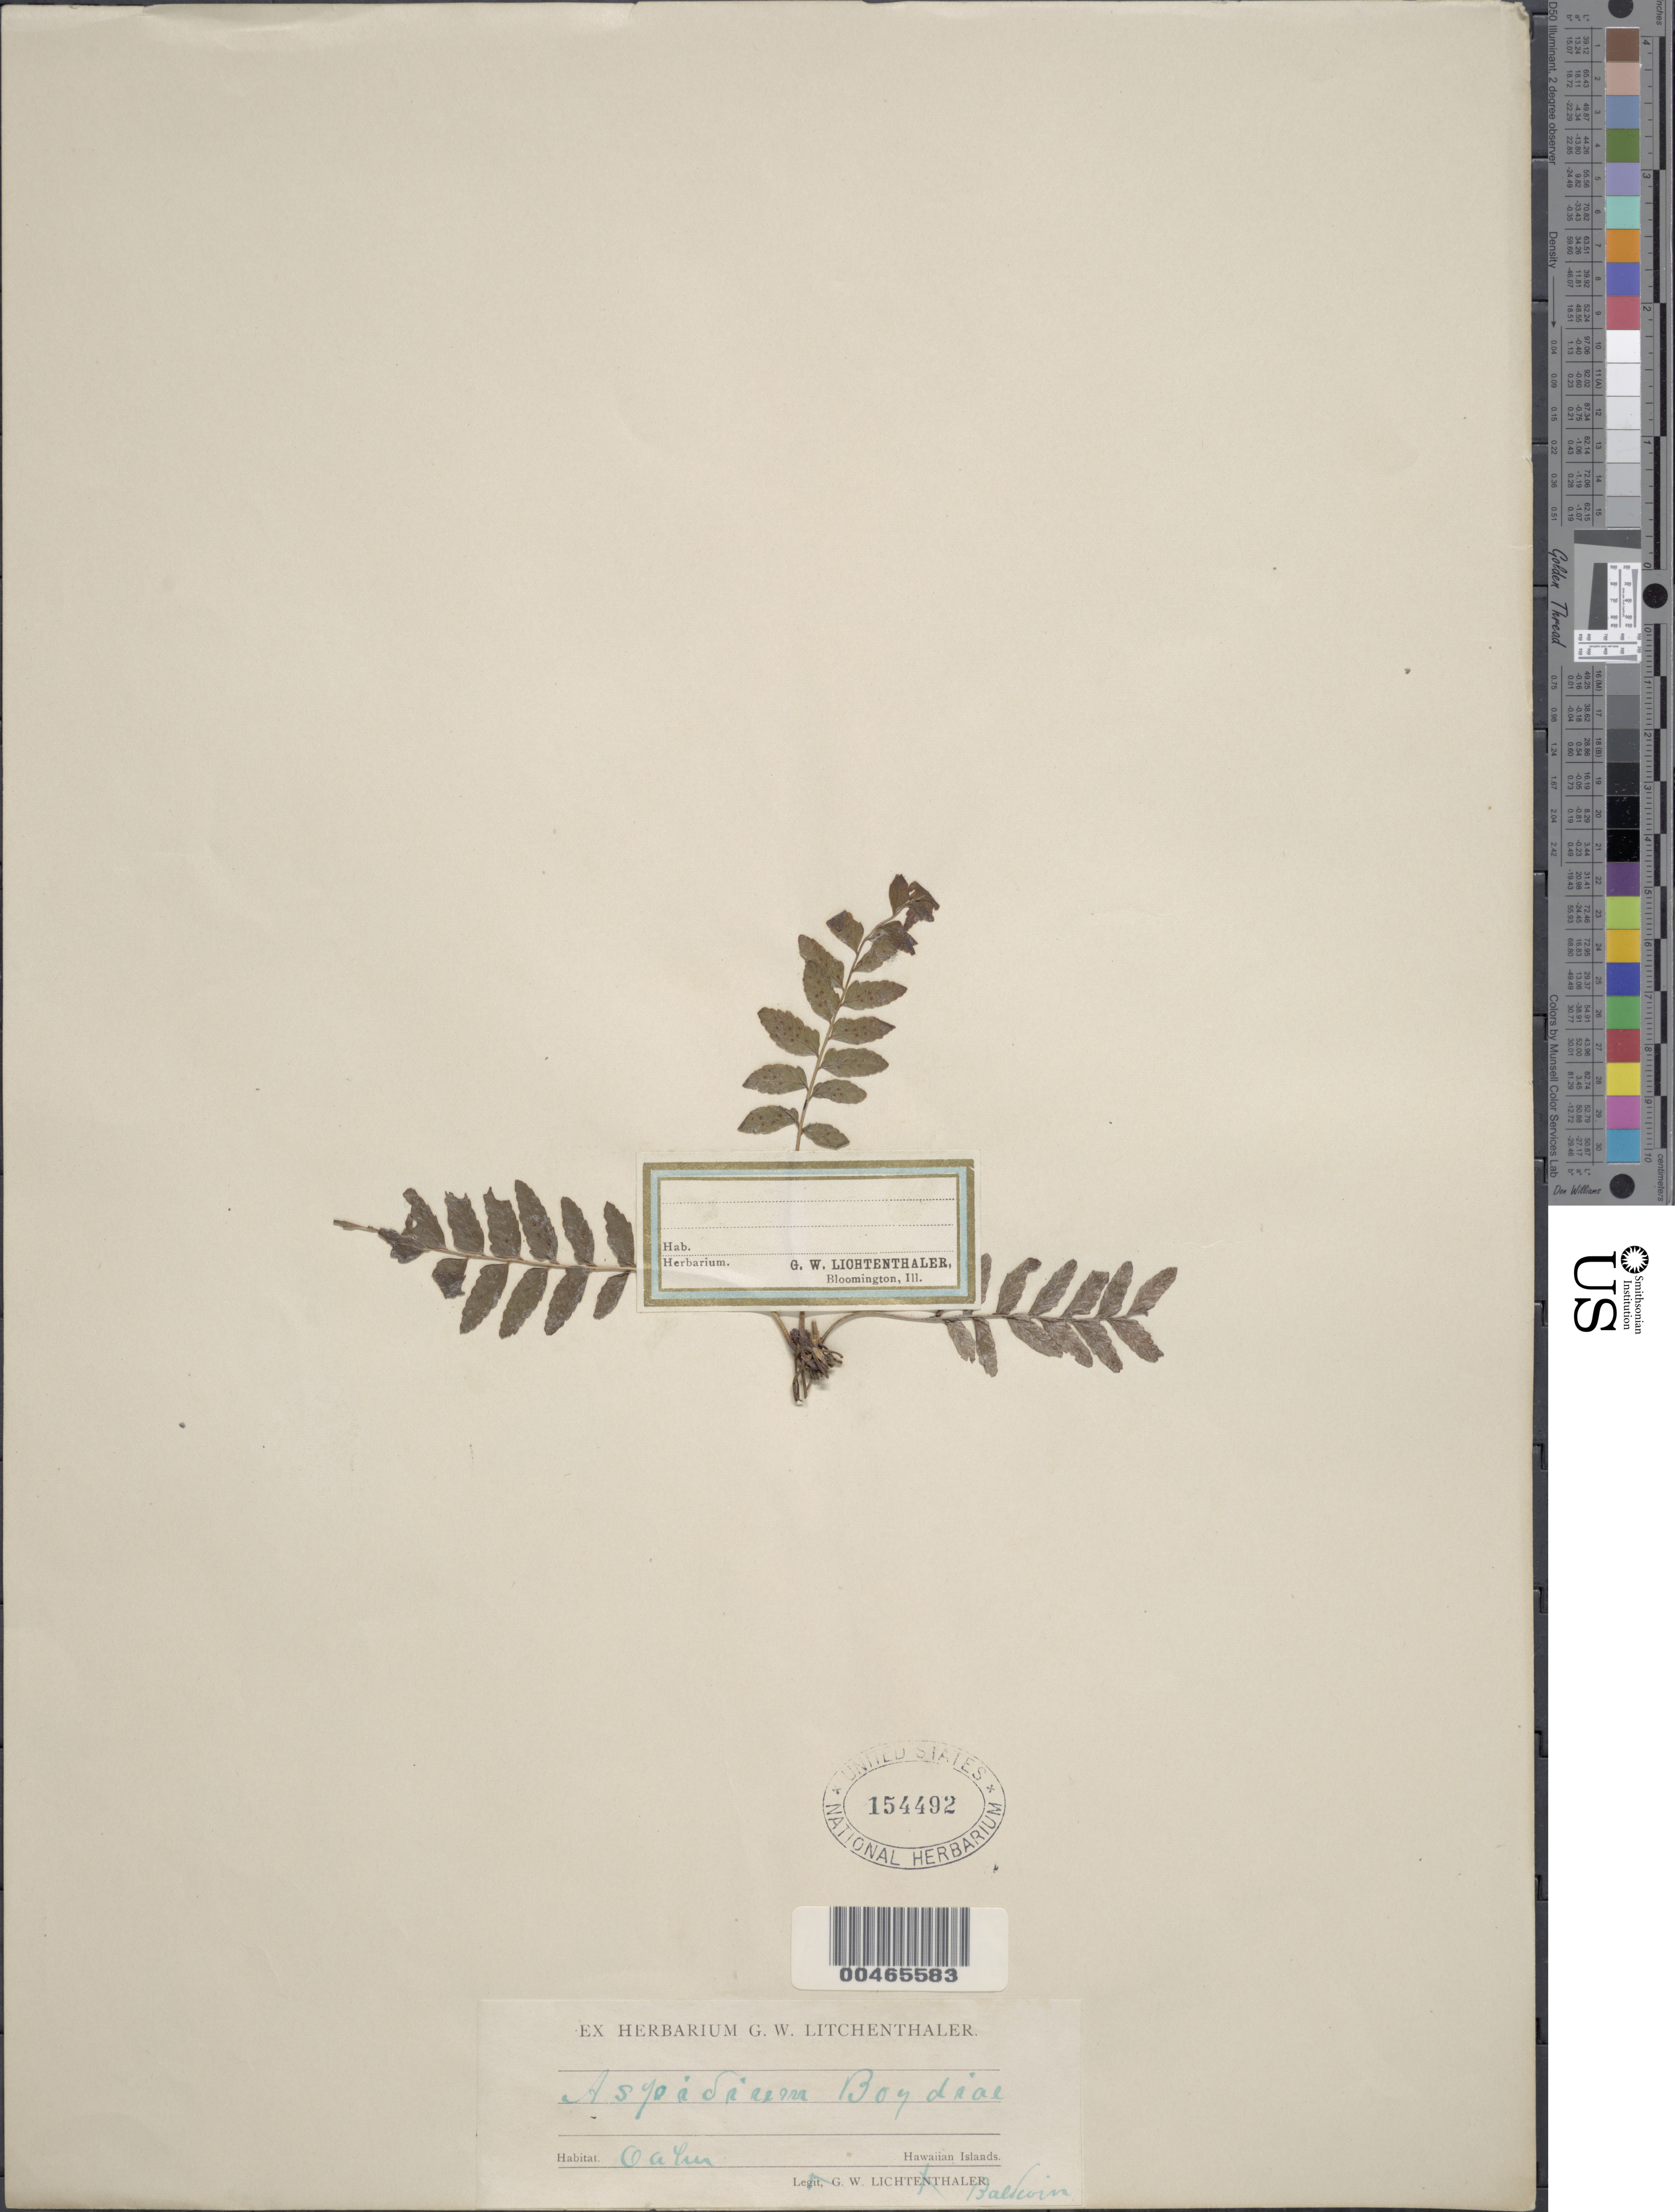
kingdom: Plantae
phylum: Tracheophyta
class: Polypodiopsida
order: Polypodiales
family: Thelypteridaceae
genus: Christella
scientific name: Christella boydiae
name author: (D.C. Eaton) Holttum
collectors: D. Baldwin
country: United States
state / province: Hawaii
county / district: Honolulu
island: Oahu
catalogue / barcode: US 154492